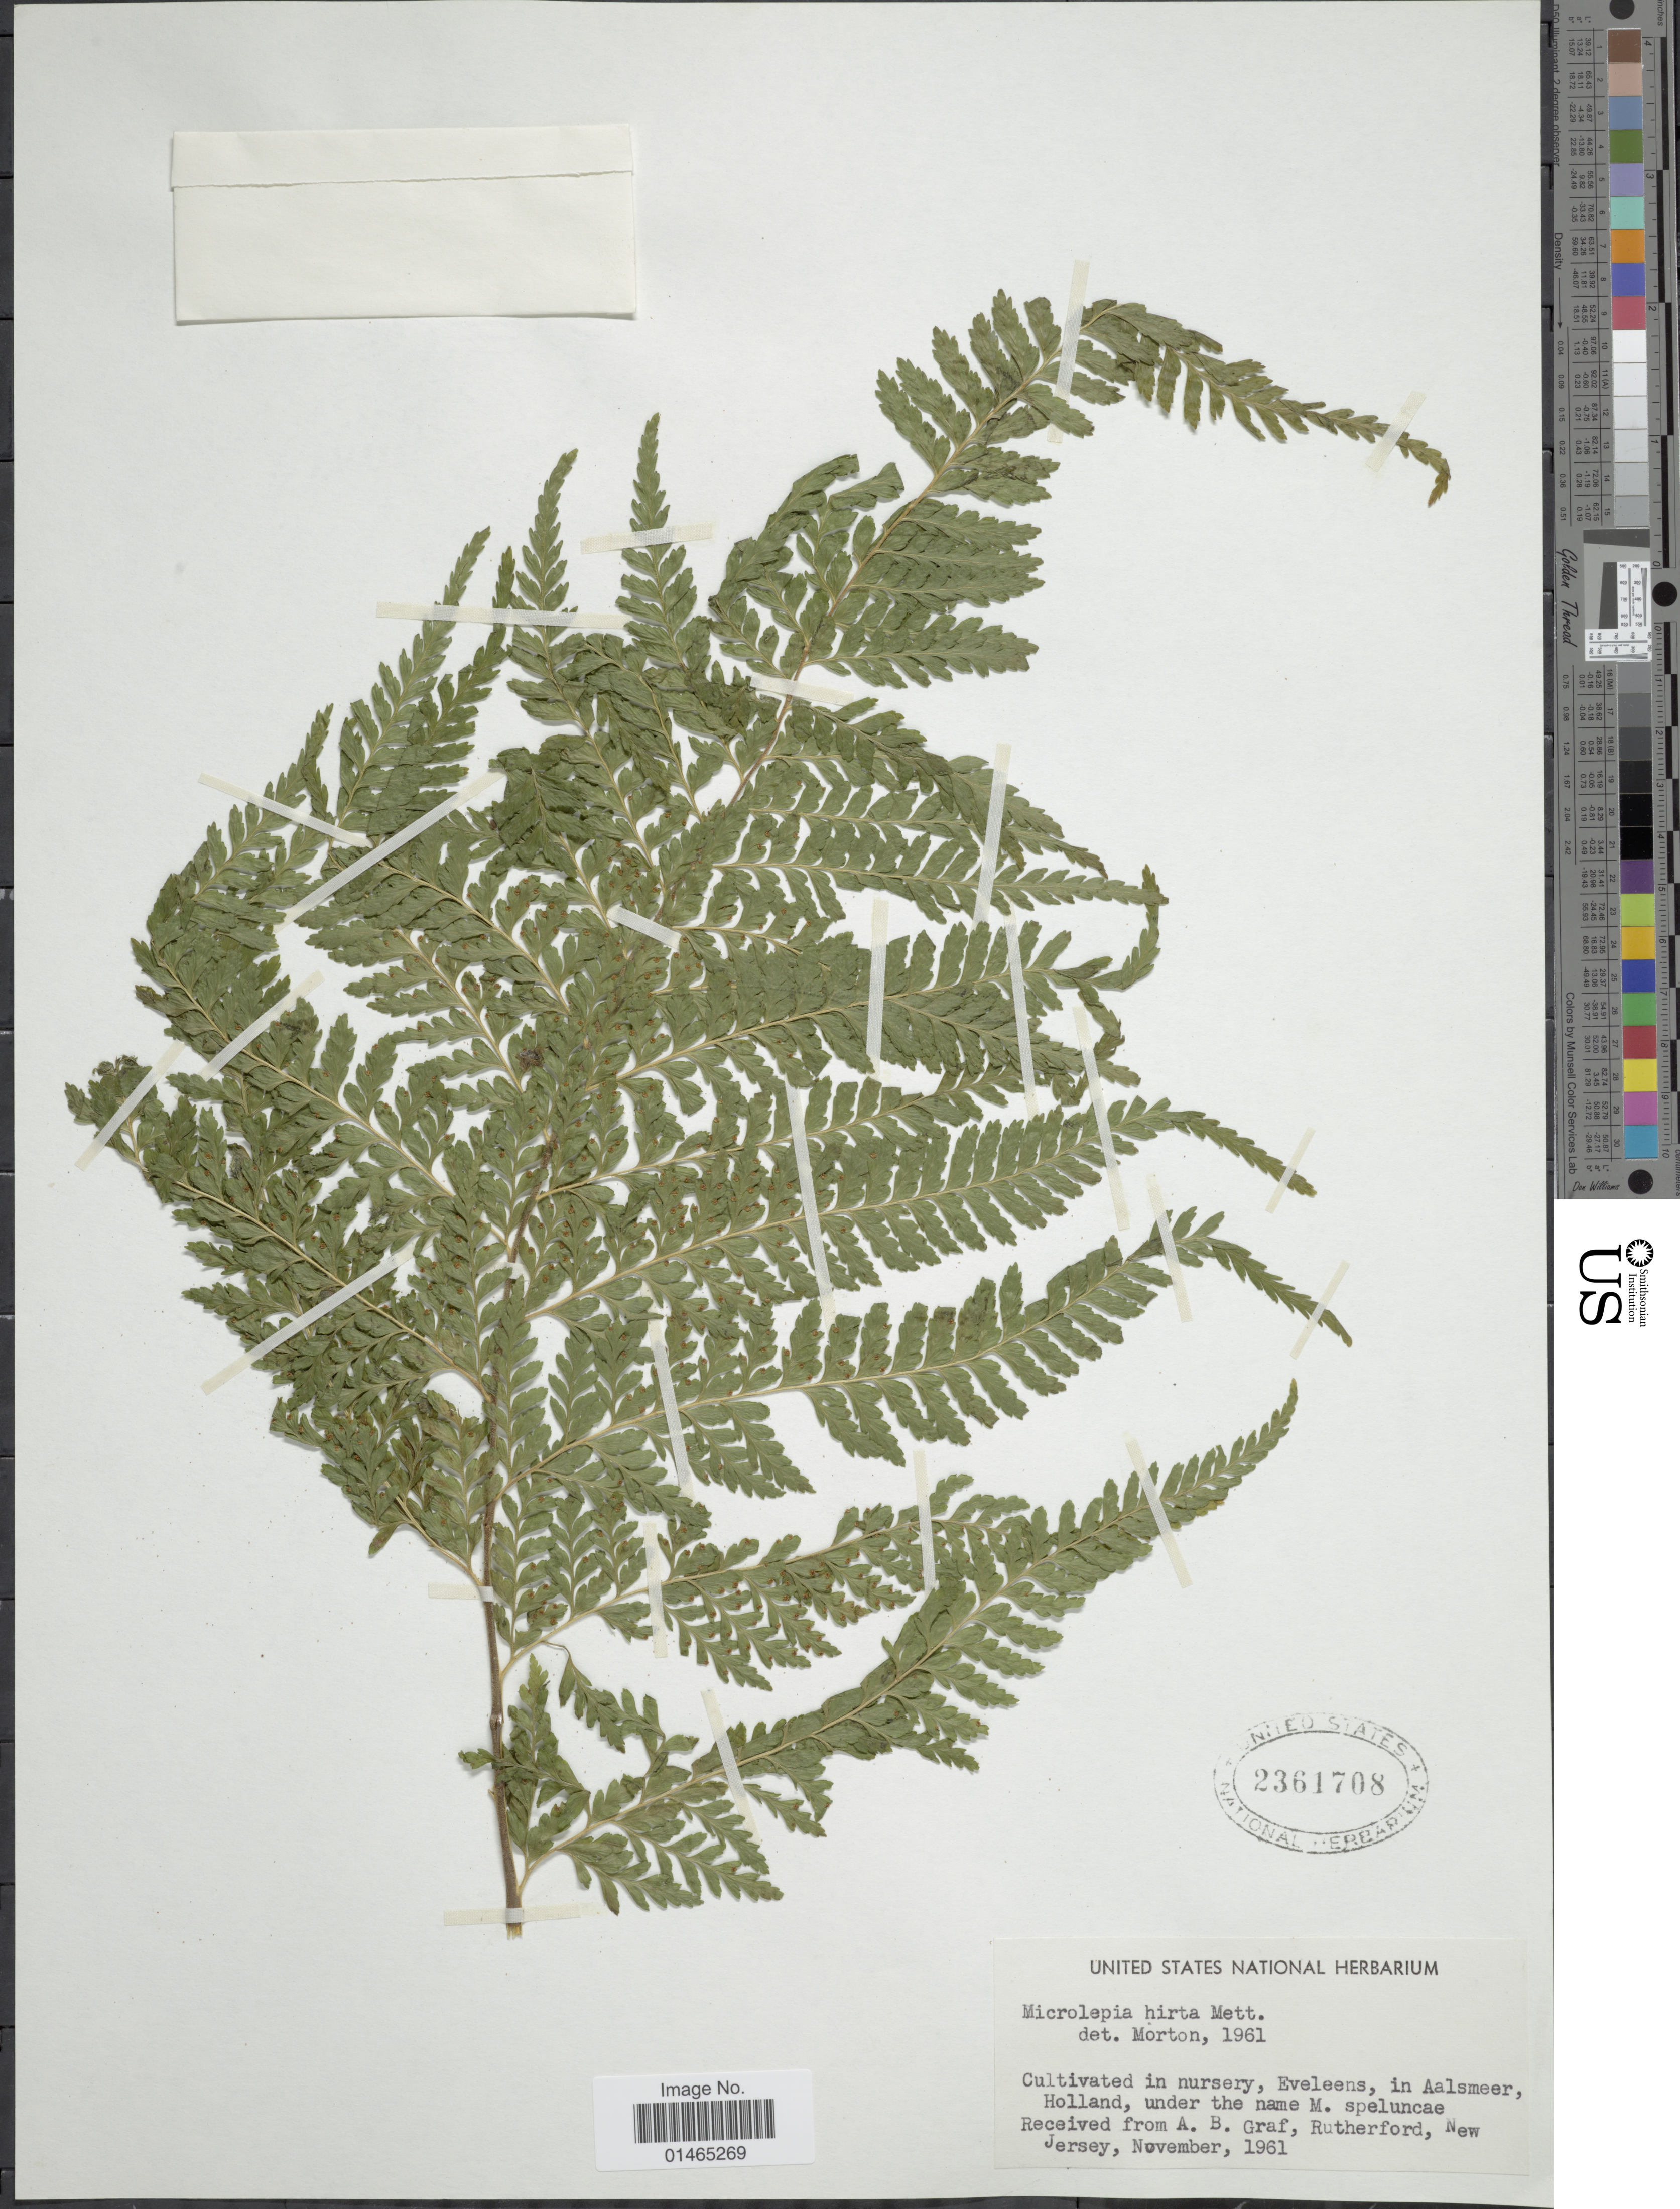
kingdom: Plantae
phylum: Tracheophyta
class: Polypodiopsida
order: Polypodiales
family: Dennstaedtiaceae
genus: Microlepia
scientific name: Microlepia setosa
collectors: A. Graf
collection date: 1961-11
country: Netherlands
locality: Cultivated in nursery, Eveleens, in Aalsmeer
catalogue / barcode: US 2361708